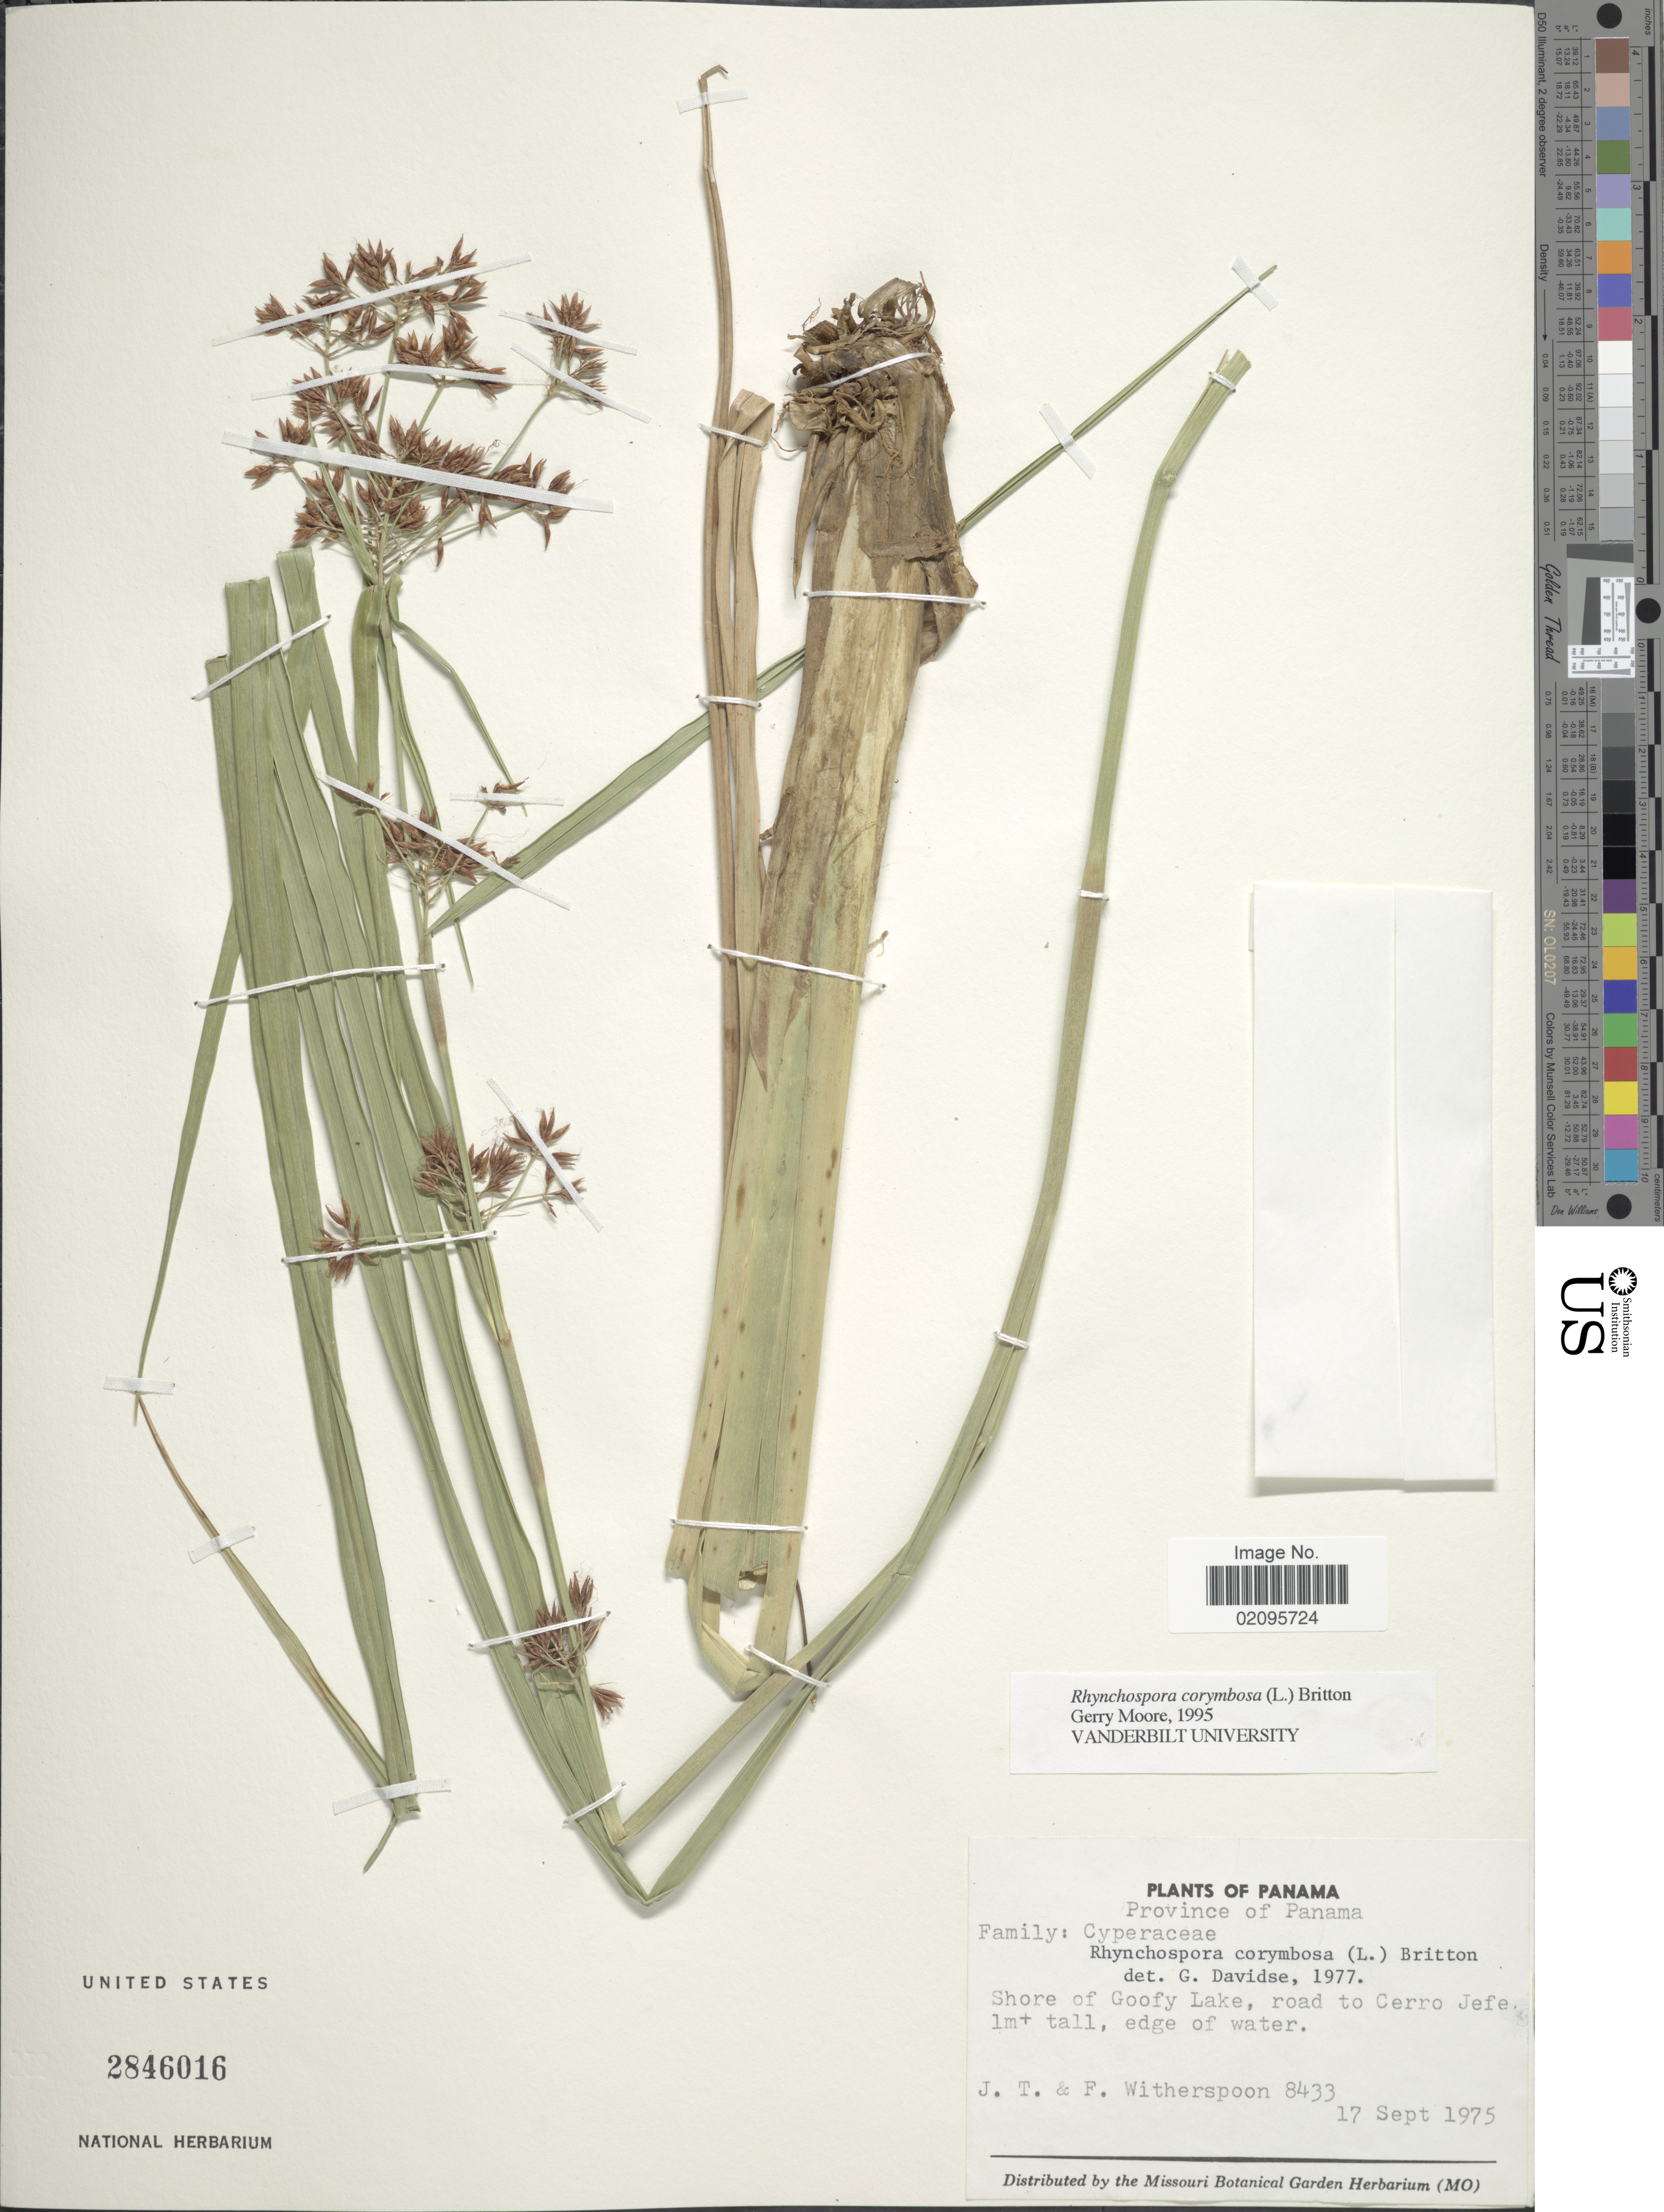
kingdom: Plantae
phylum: Tracheophyta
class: Liliopsida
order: Poales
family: Cyperaceae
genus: Rhynchospora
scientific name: Rhynchospora corymbosa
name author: (L.) Britton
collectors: J. Witherspoon & F. Witherspoon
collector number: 8433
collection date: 1975-09-17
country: Panama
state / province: Panamá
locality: Shore of Goofy Lake, road to Cerro Jefe, edge of water.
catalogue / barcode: US 2846016